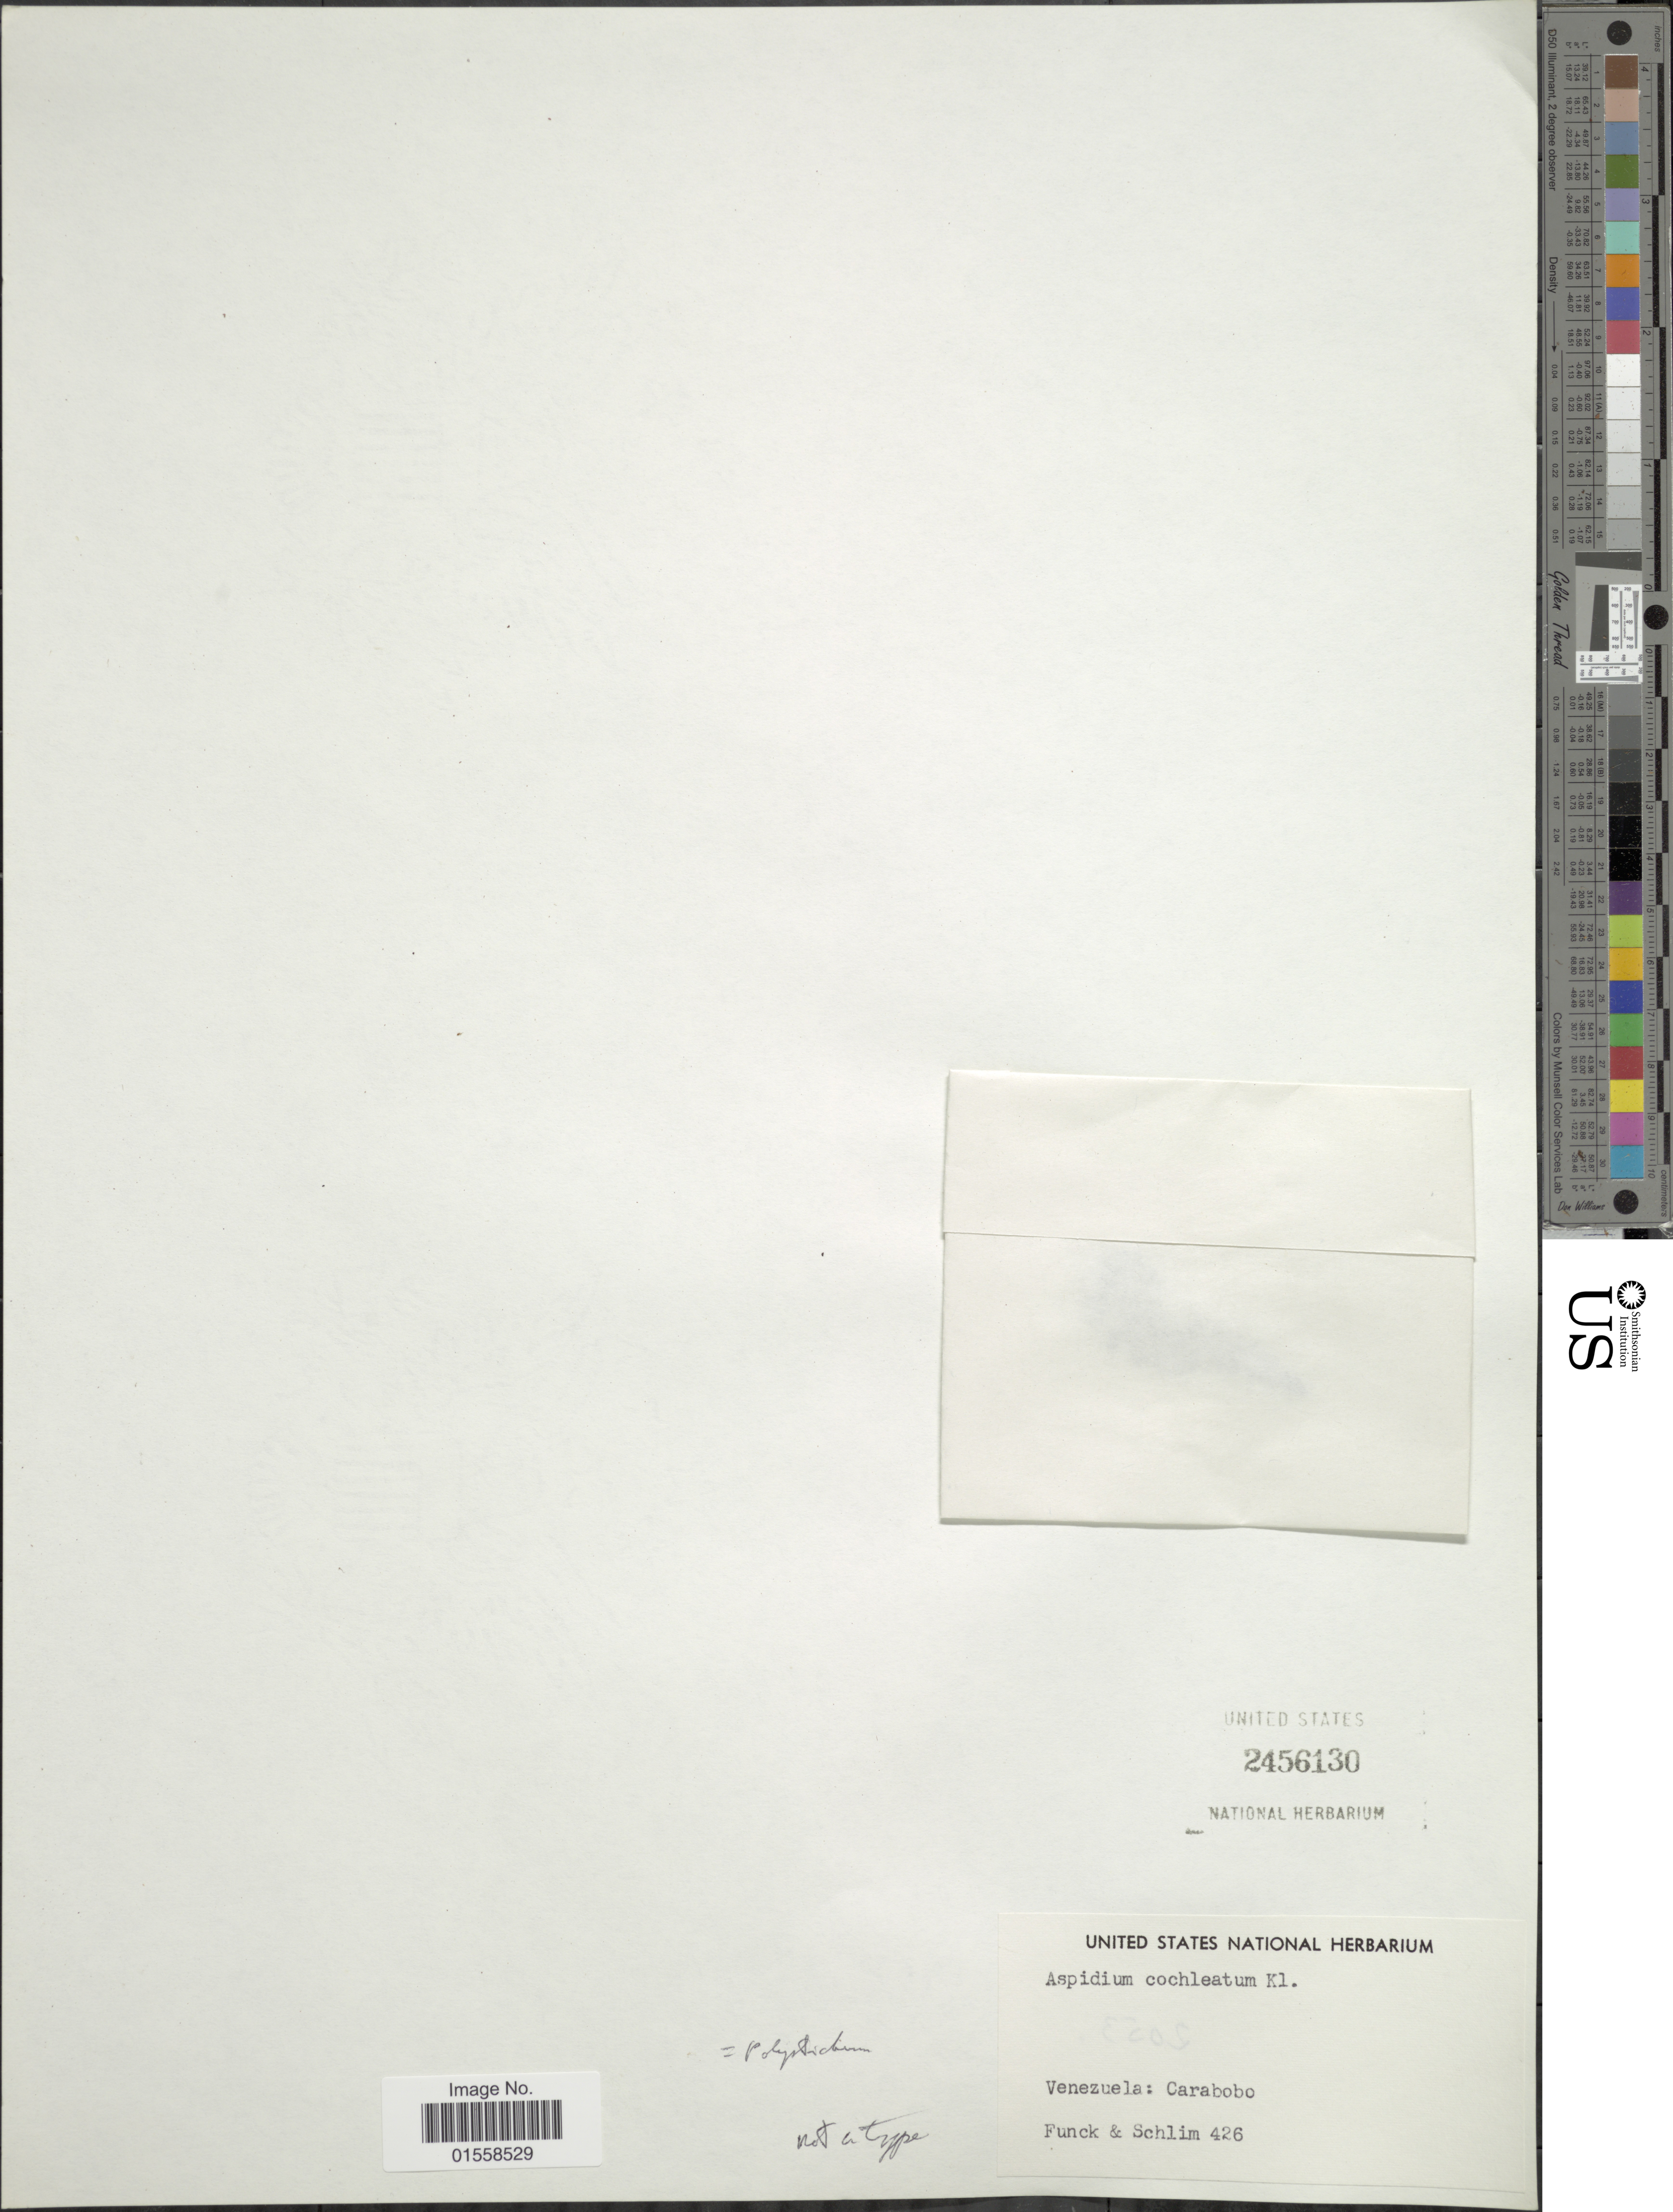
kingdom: Plantae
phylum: Tracheophyta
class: Polypodiopsida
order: Polypodiales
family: Dryopteridaceae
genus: Polystichum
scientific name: Polystichum pycnolepis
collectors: -. Funck & L. Schlim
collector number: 426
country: Venezuela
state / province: Carabobo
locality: Venezuela: Carabobo.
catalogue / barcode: US 2456130